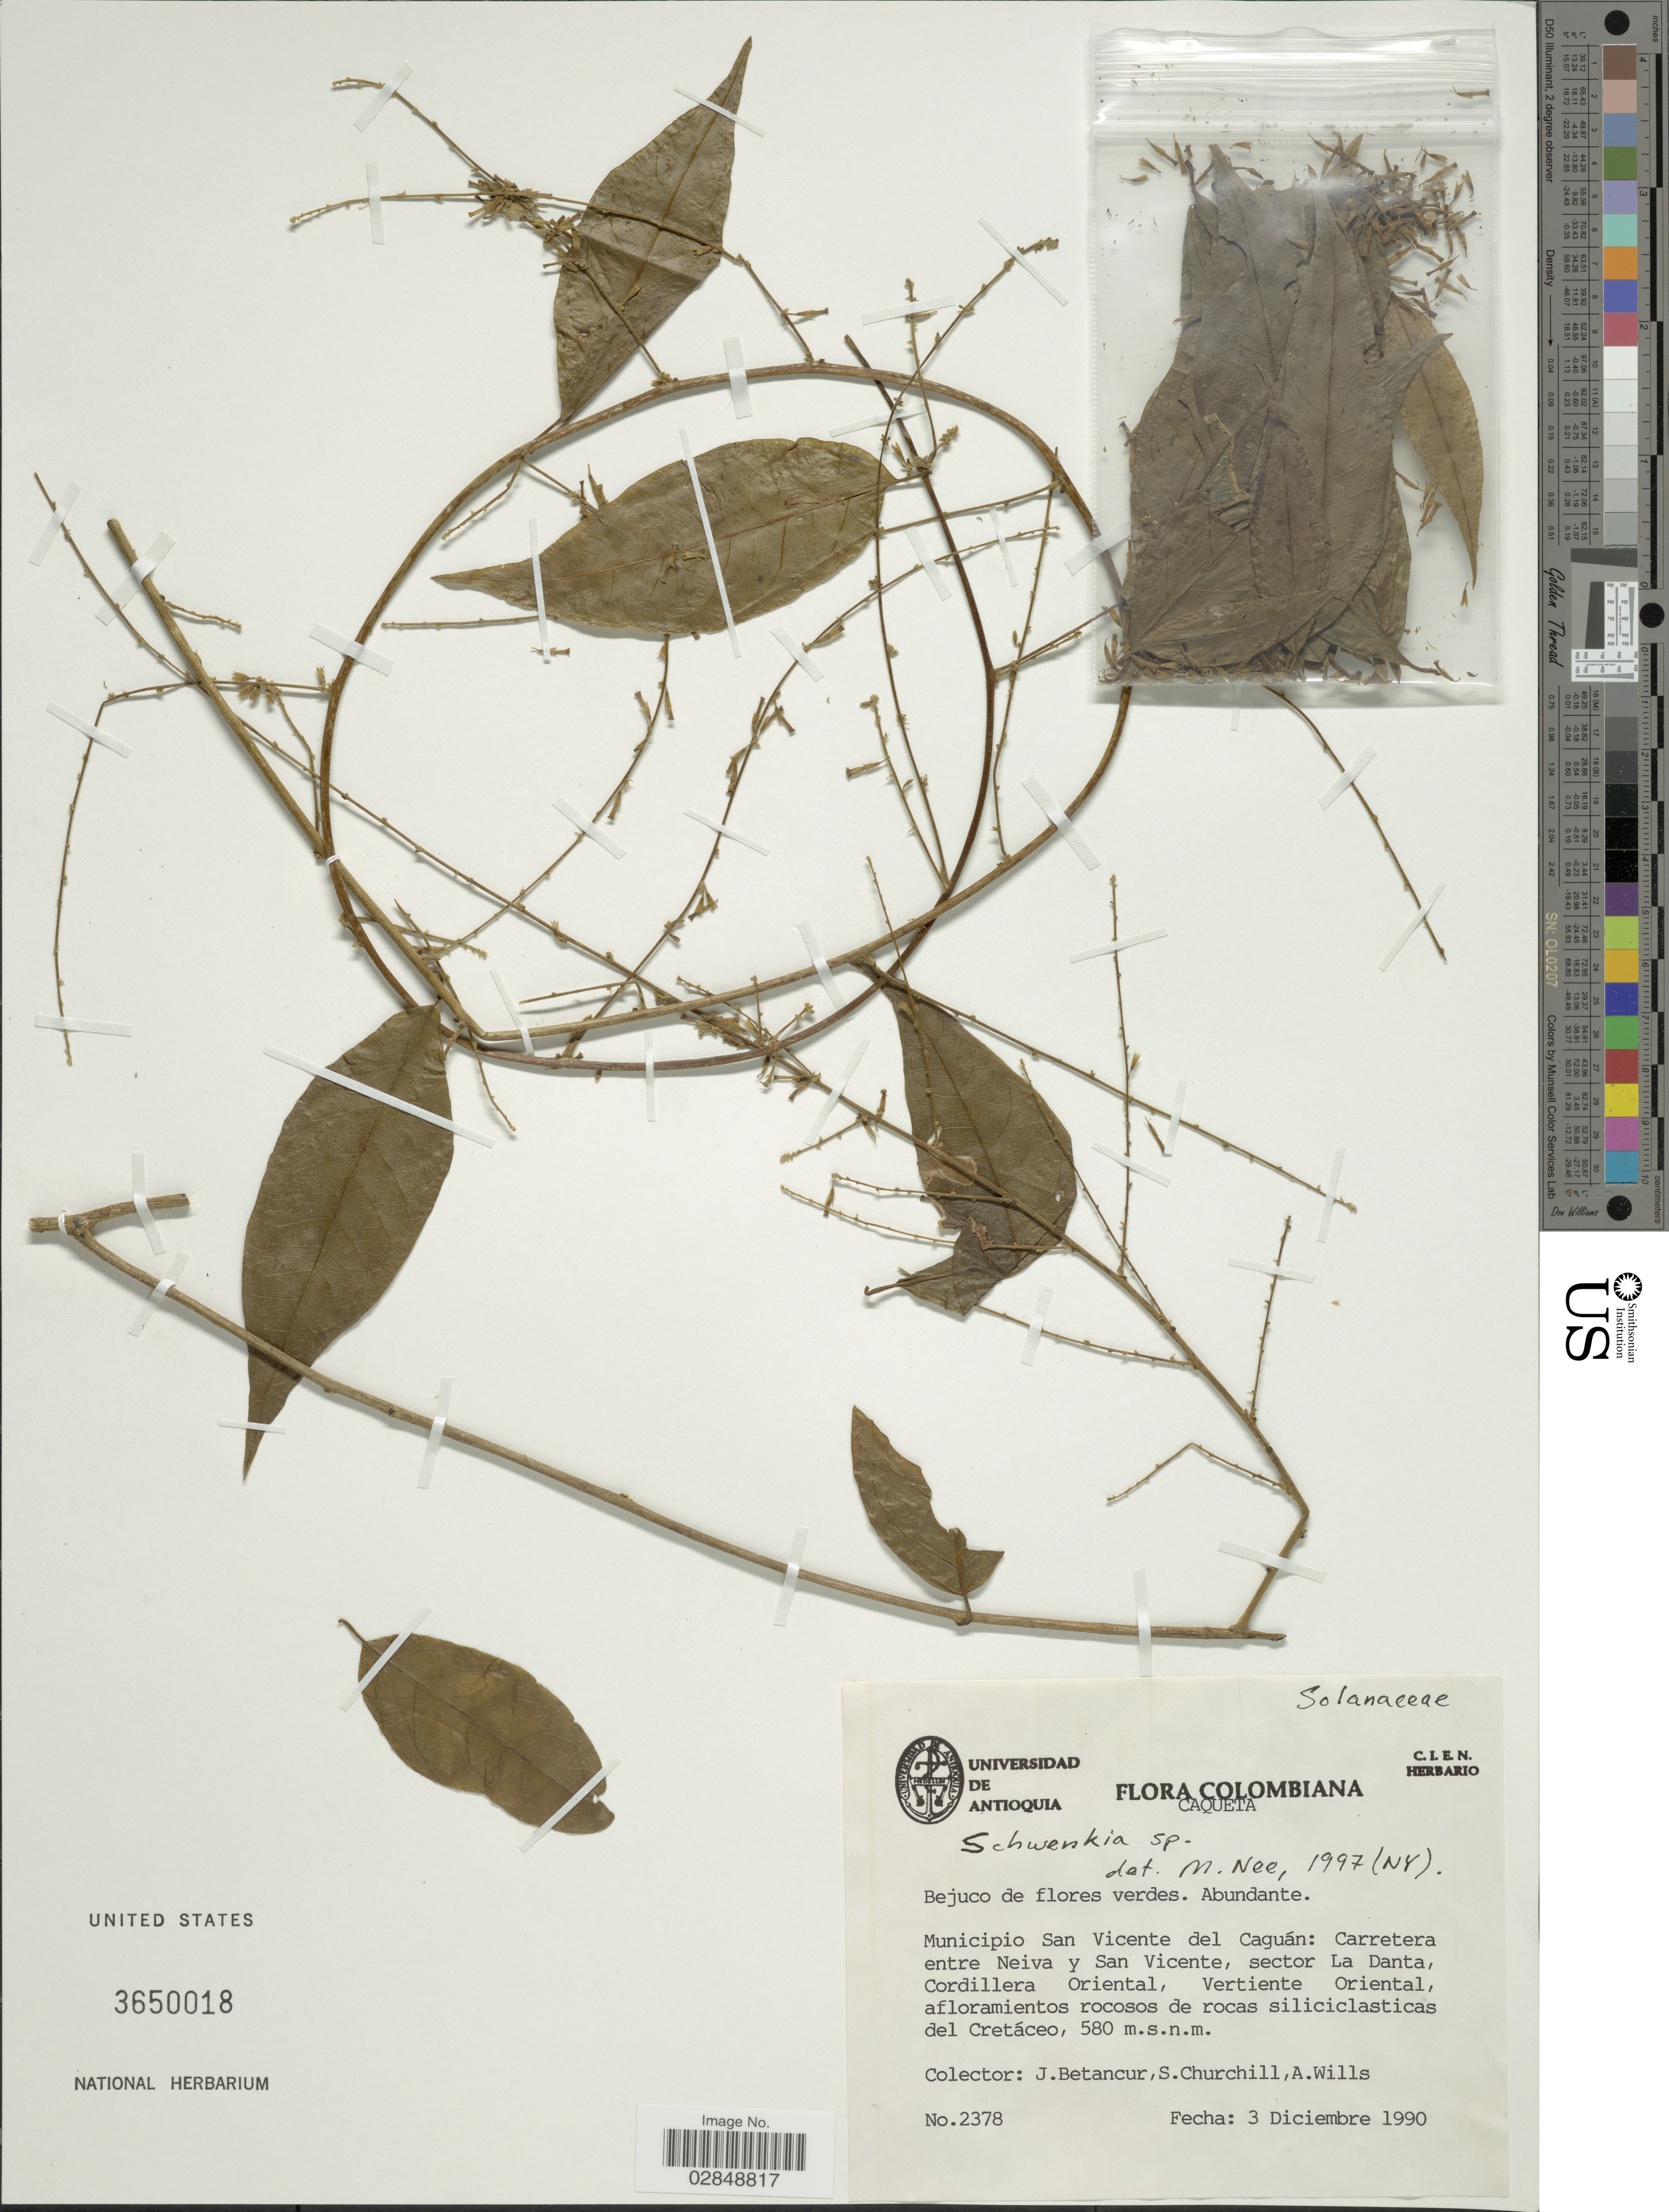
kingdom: Plantae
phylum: Tracheophyta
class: Magnoliopsida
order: Solanales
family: Solanaceae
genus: Schwenckia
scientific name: Schwenckia sp.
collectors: J. Betancur, S. Churchill & A. Wills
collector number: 2378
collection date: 1990-12-03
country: Colombia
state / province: Caquetá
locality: Municipio San Vicente del Caguán: Carretera entre Neiva y San Vicente, sector La Danta, Cordillera Oriental, Vertiente Oriental, afloramientos rocosos de rocas siliciclasticas del Cretáceo.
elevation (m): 580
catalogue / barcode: US 3650018